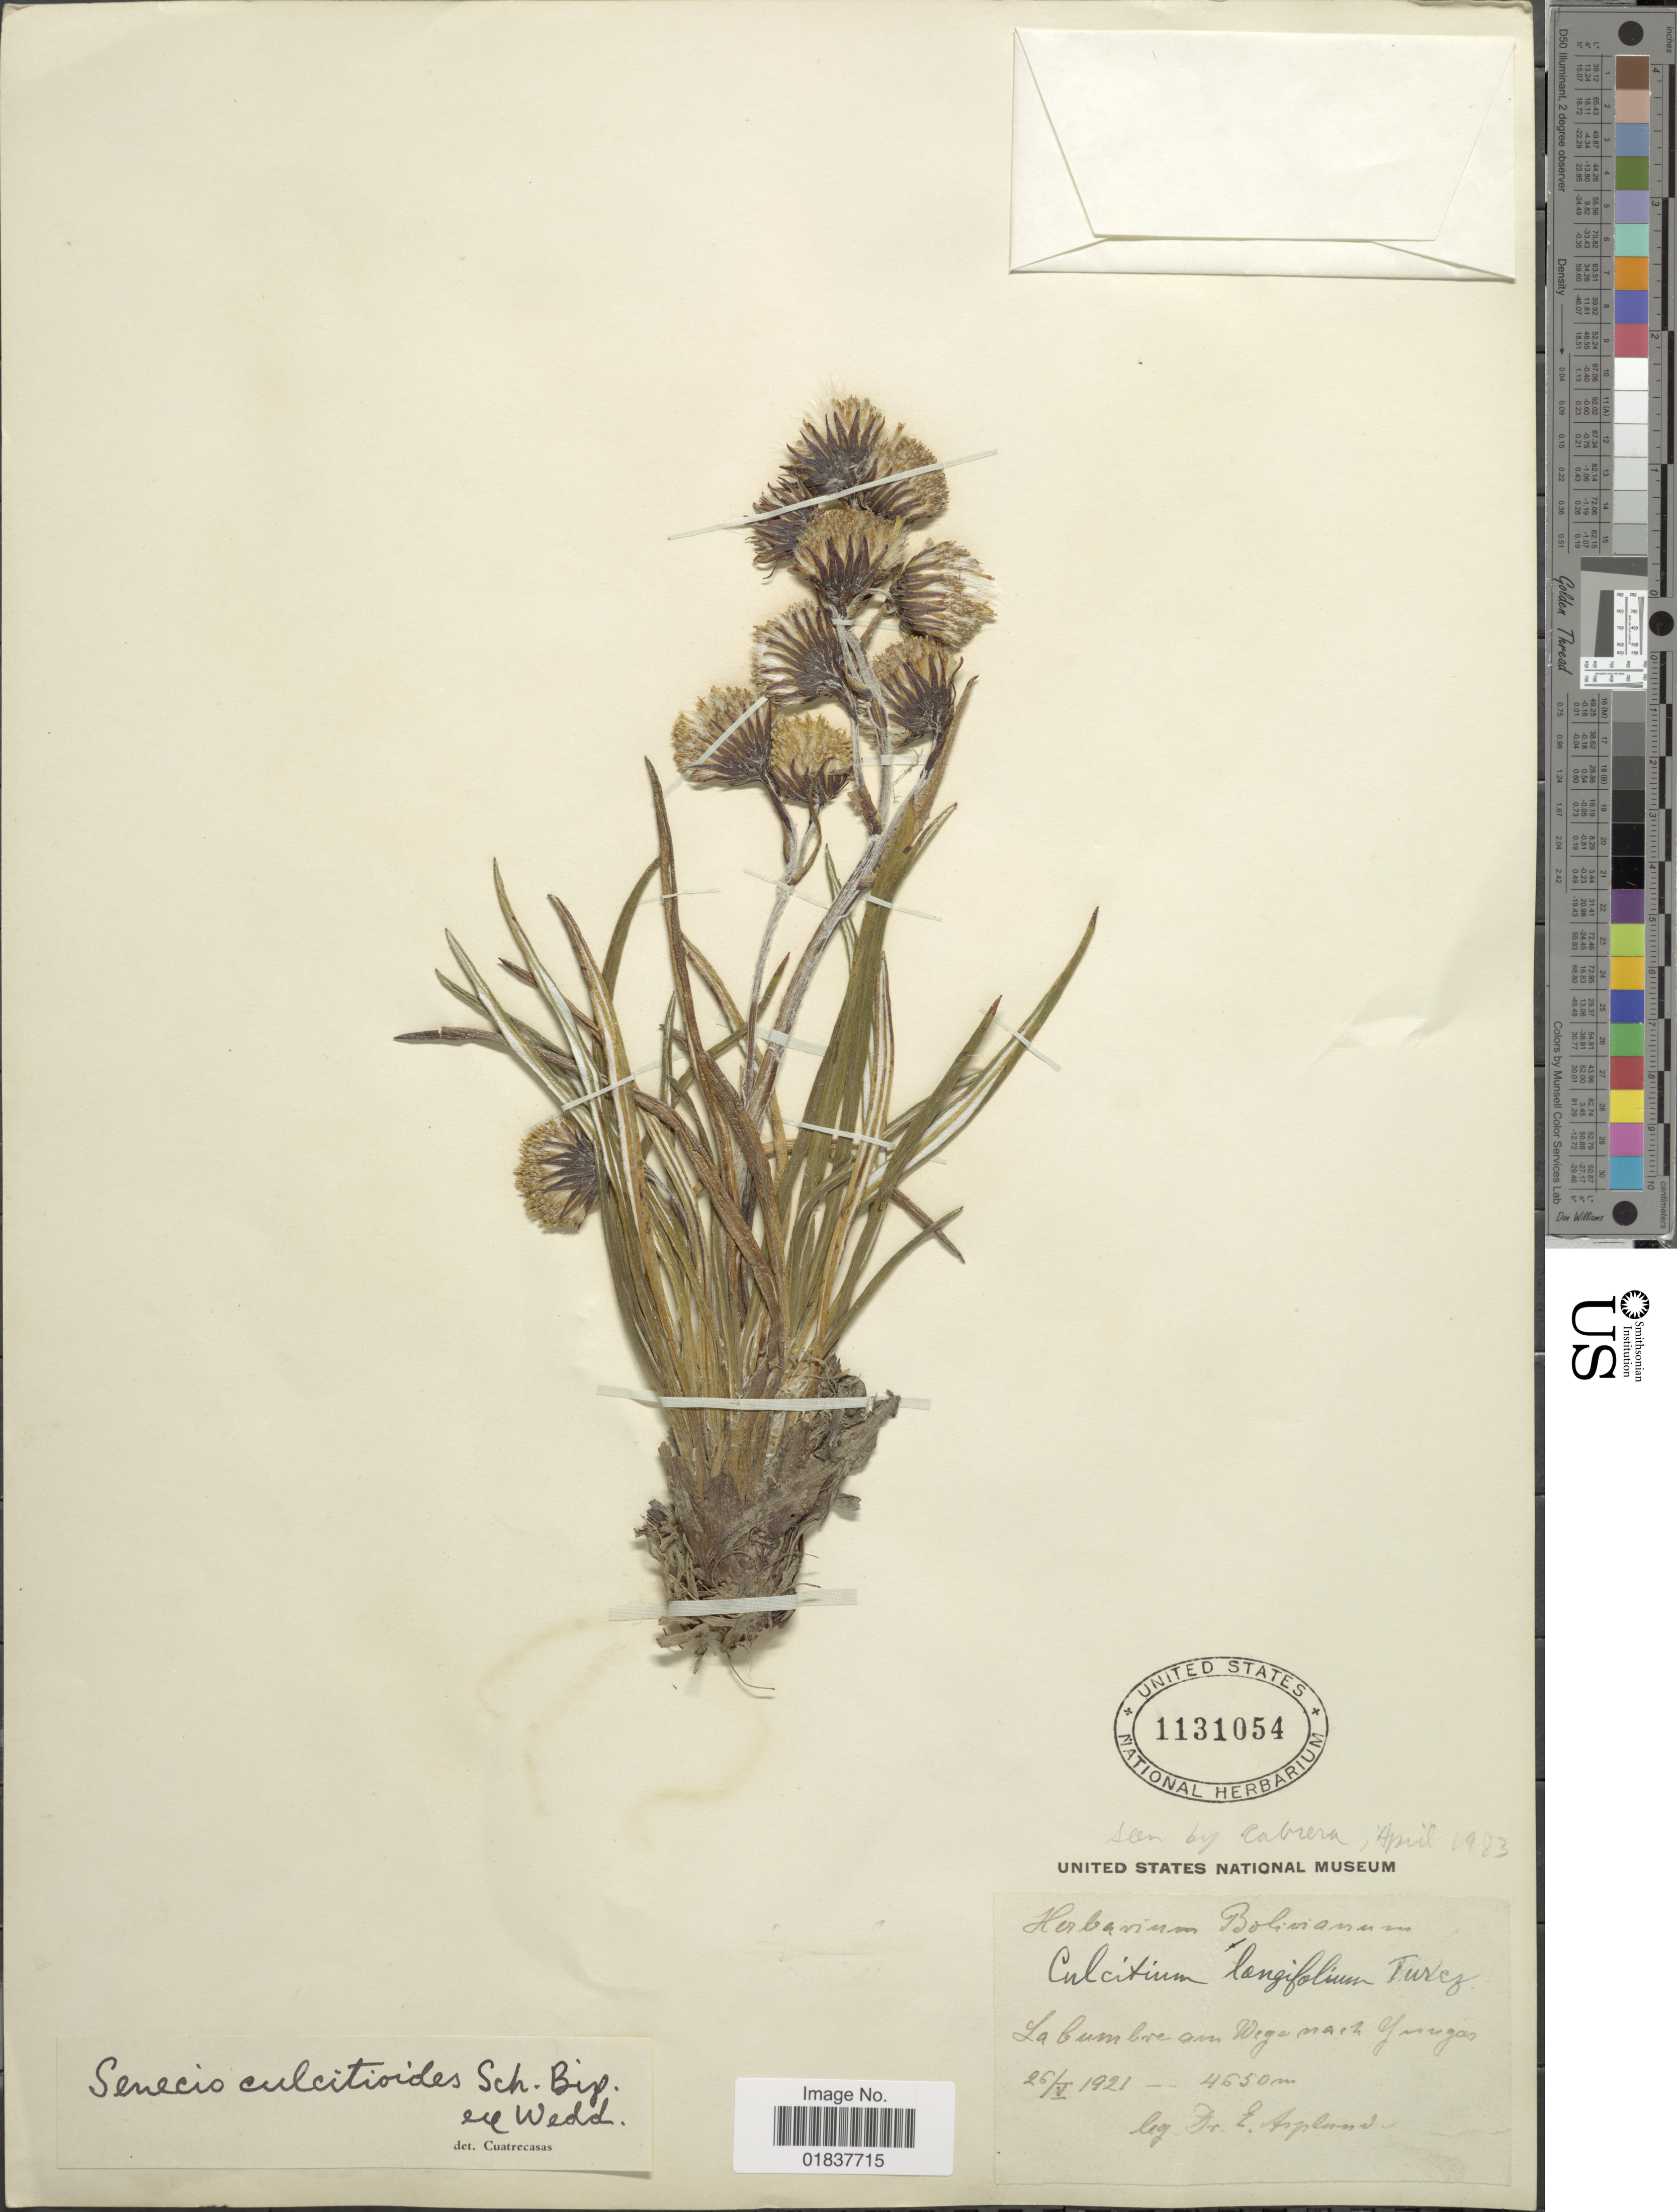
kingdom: Plantae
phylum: Tracheophyta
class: Magnoliopsida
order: Asterales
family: Asteraceae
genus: Senecio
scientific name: Senecio comosus var. culcitioides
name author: (Sch. Bip. ex Wedd.) Cabrera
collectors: E. Asplund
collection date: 1921-05-26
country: Bolivia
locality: La Cumbre am Wege Nach Yungas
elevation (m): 4650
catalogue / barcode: US 1131054